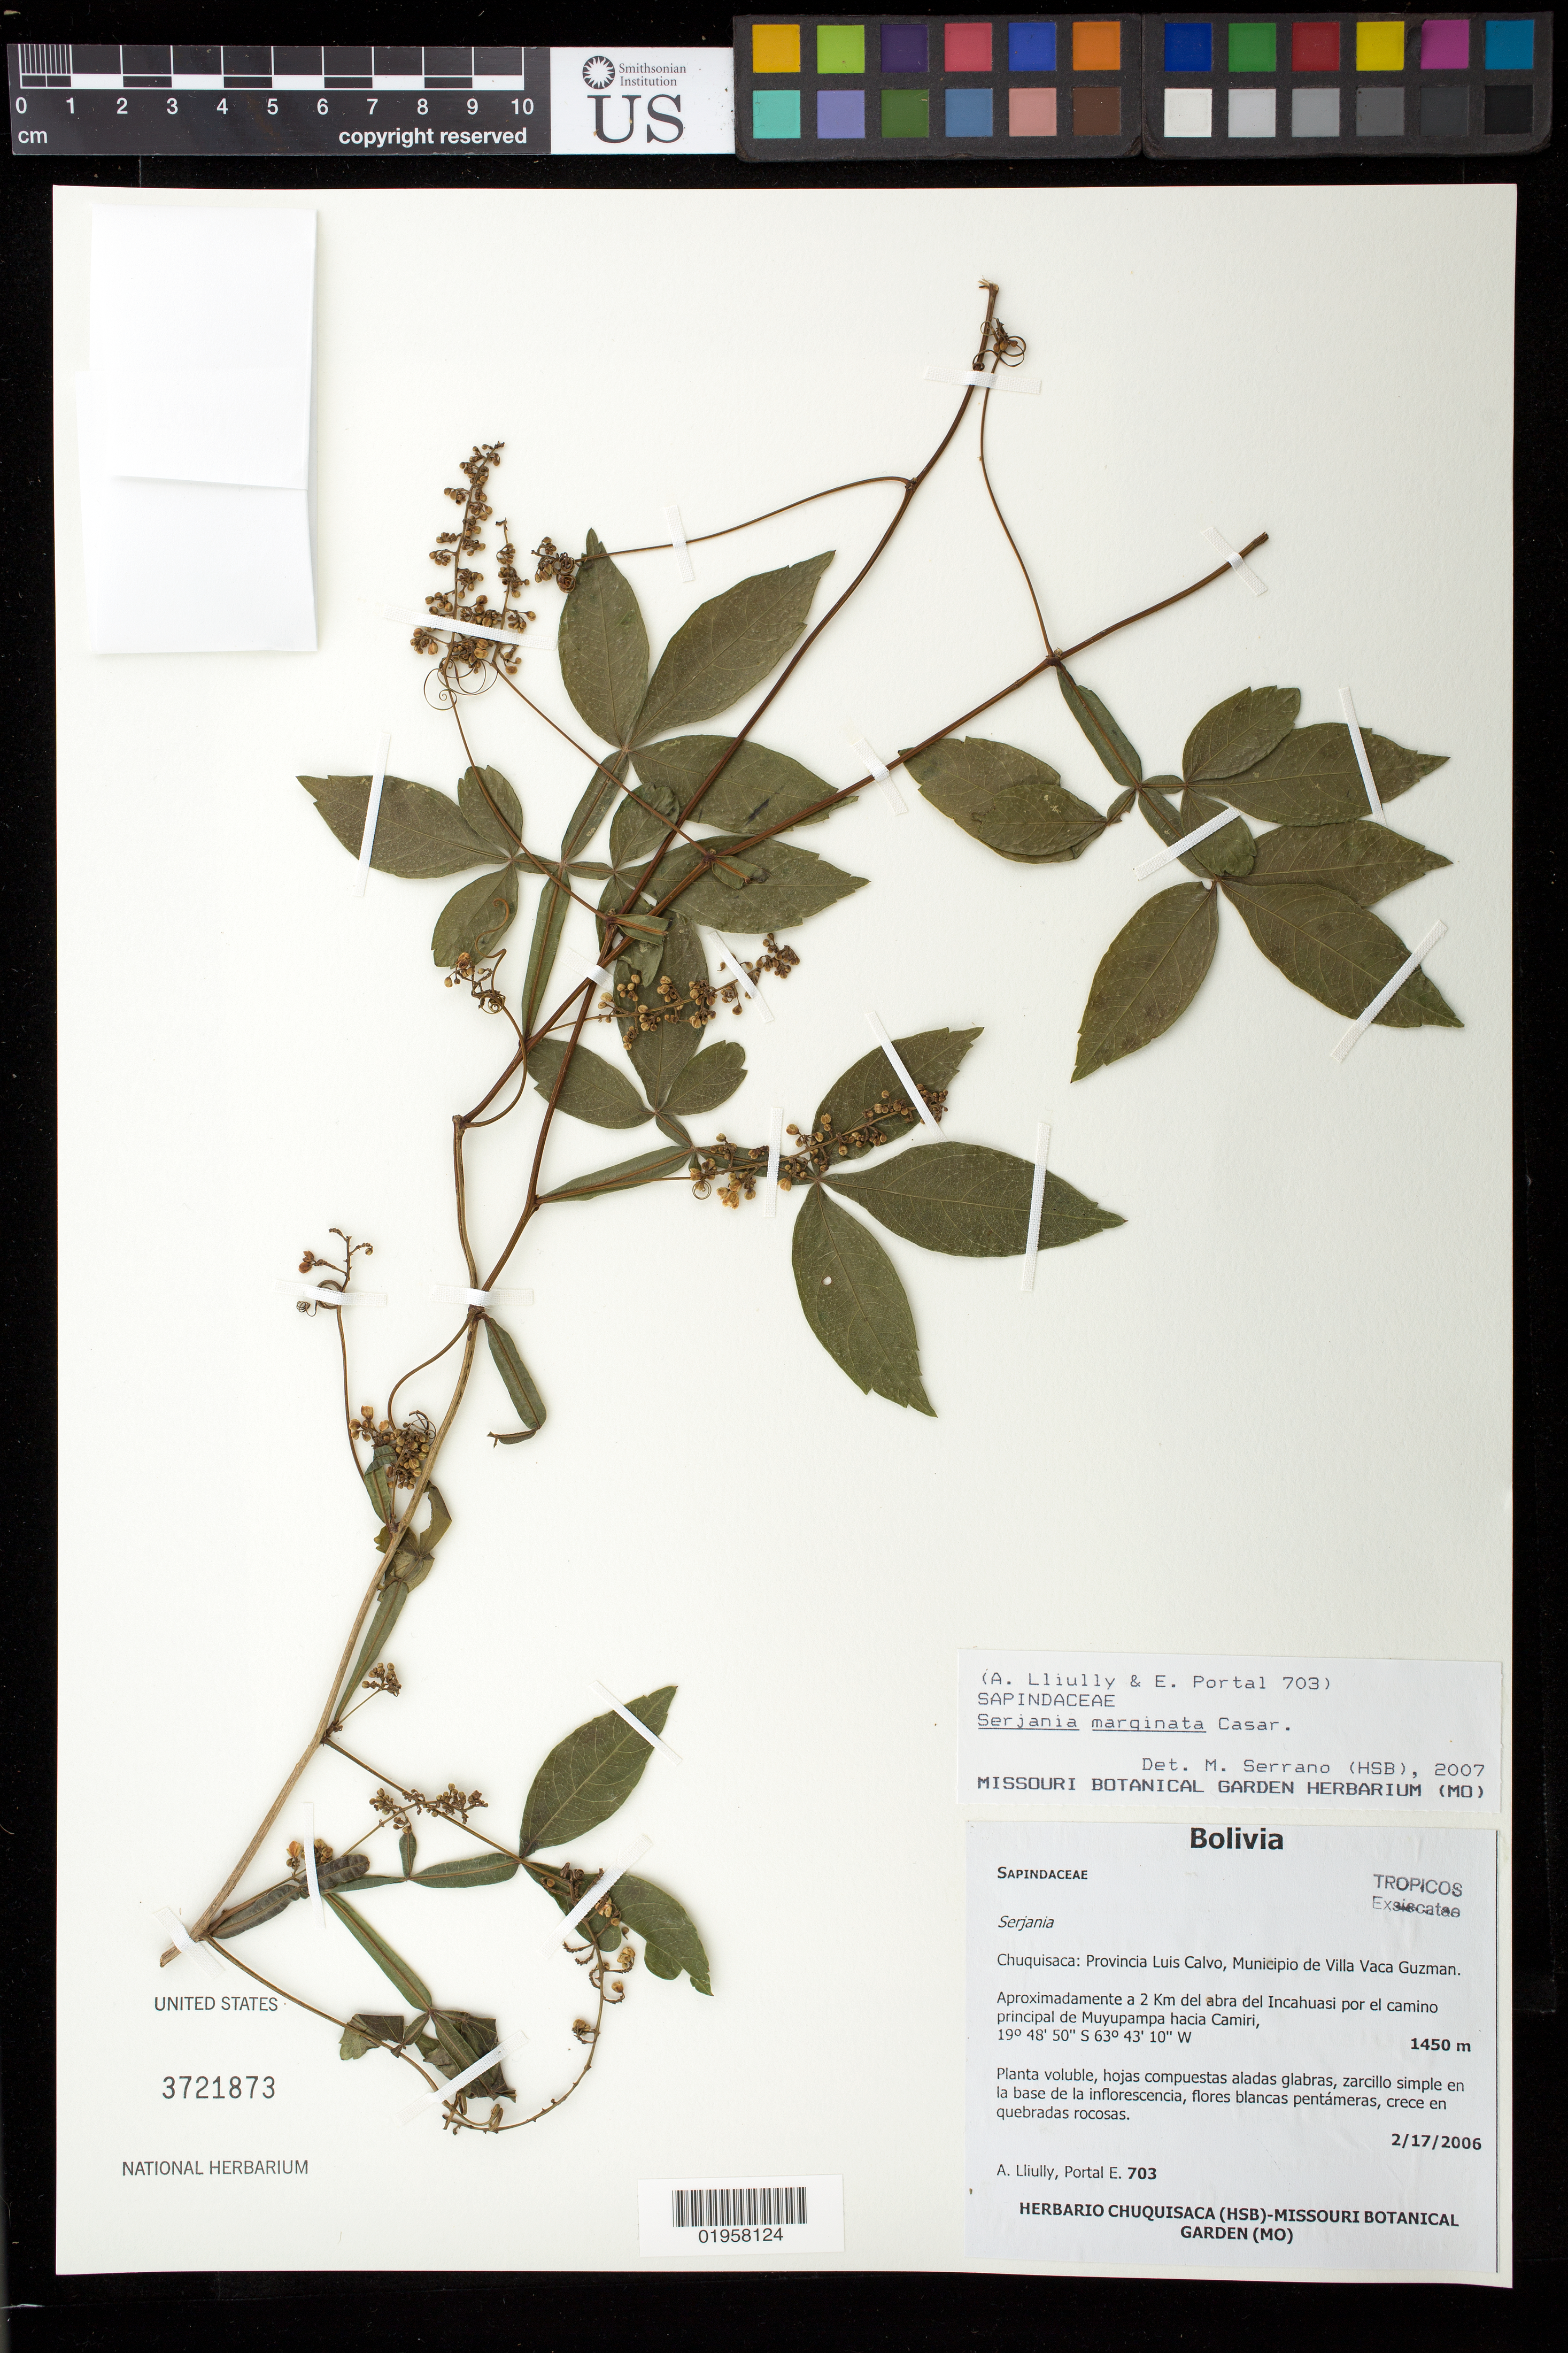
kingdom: Plantae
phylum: Tracheophyta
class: Magnoliopsida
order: Sapindales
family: Sapindaceae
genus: Serjania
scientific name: Serjania marginata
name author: Casar.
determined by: Serrano, M.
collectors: A. Lliully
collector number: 703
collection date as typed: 2/17/2006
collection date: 2006-02-17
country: Bolivia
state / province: Chuquisaca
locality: Provincia Luis Calvo, Municipio de Villa Vaca Guzman. approx. a 2 km del abra del Incahuasi por el camino prinicpal de Muyupampa hacia Camiri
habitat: Crece en quebradas rocosas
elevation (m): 1450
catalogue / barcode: US 3721873